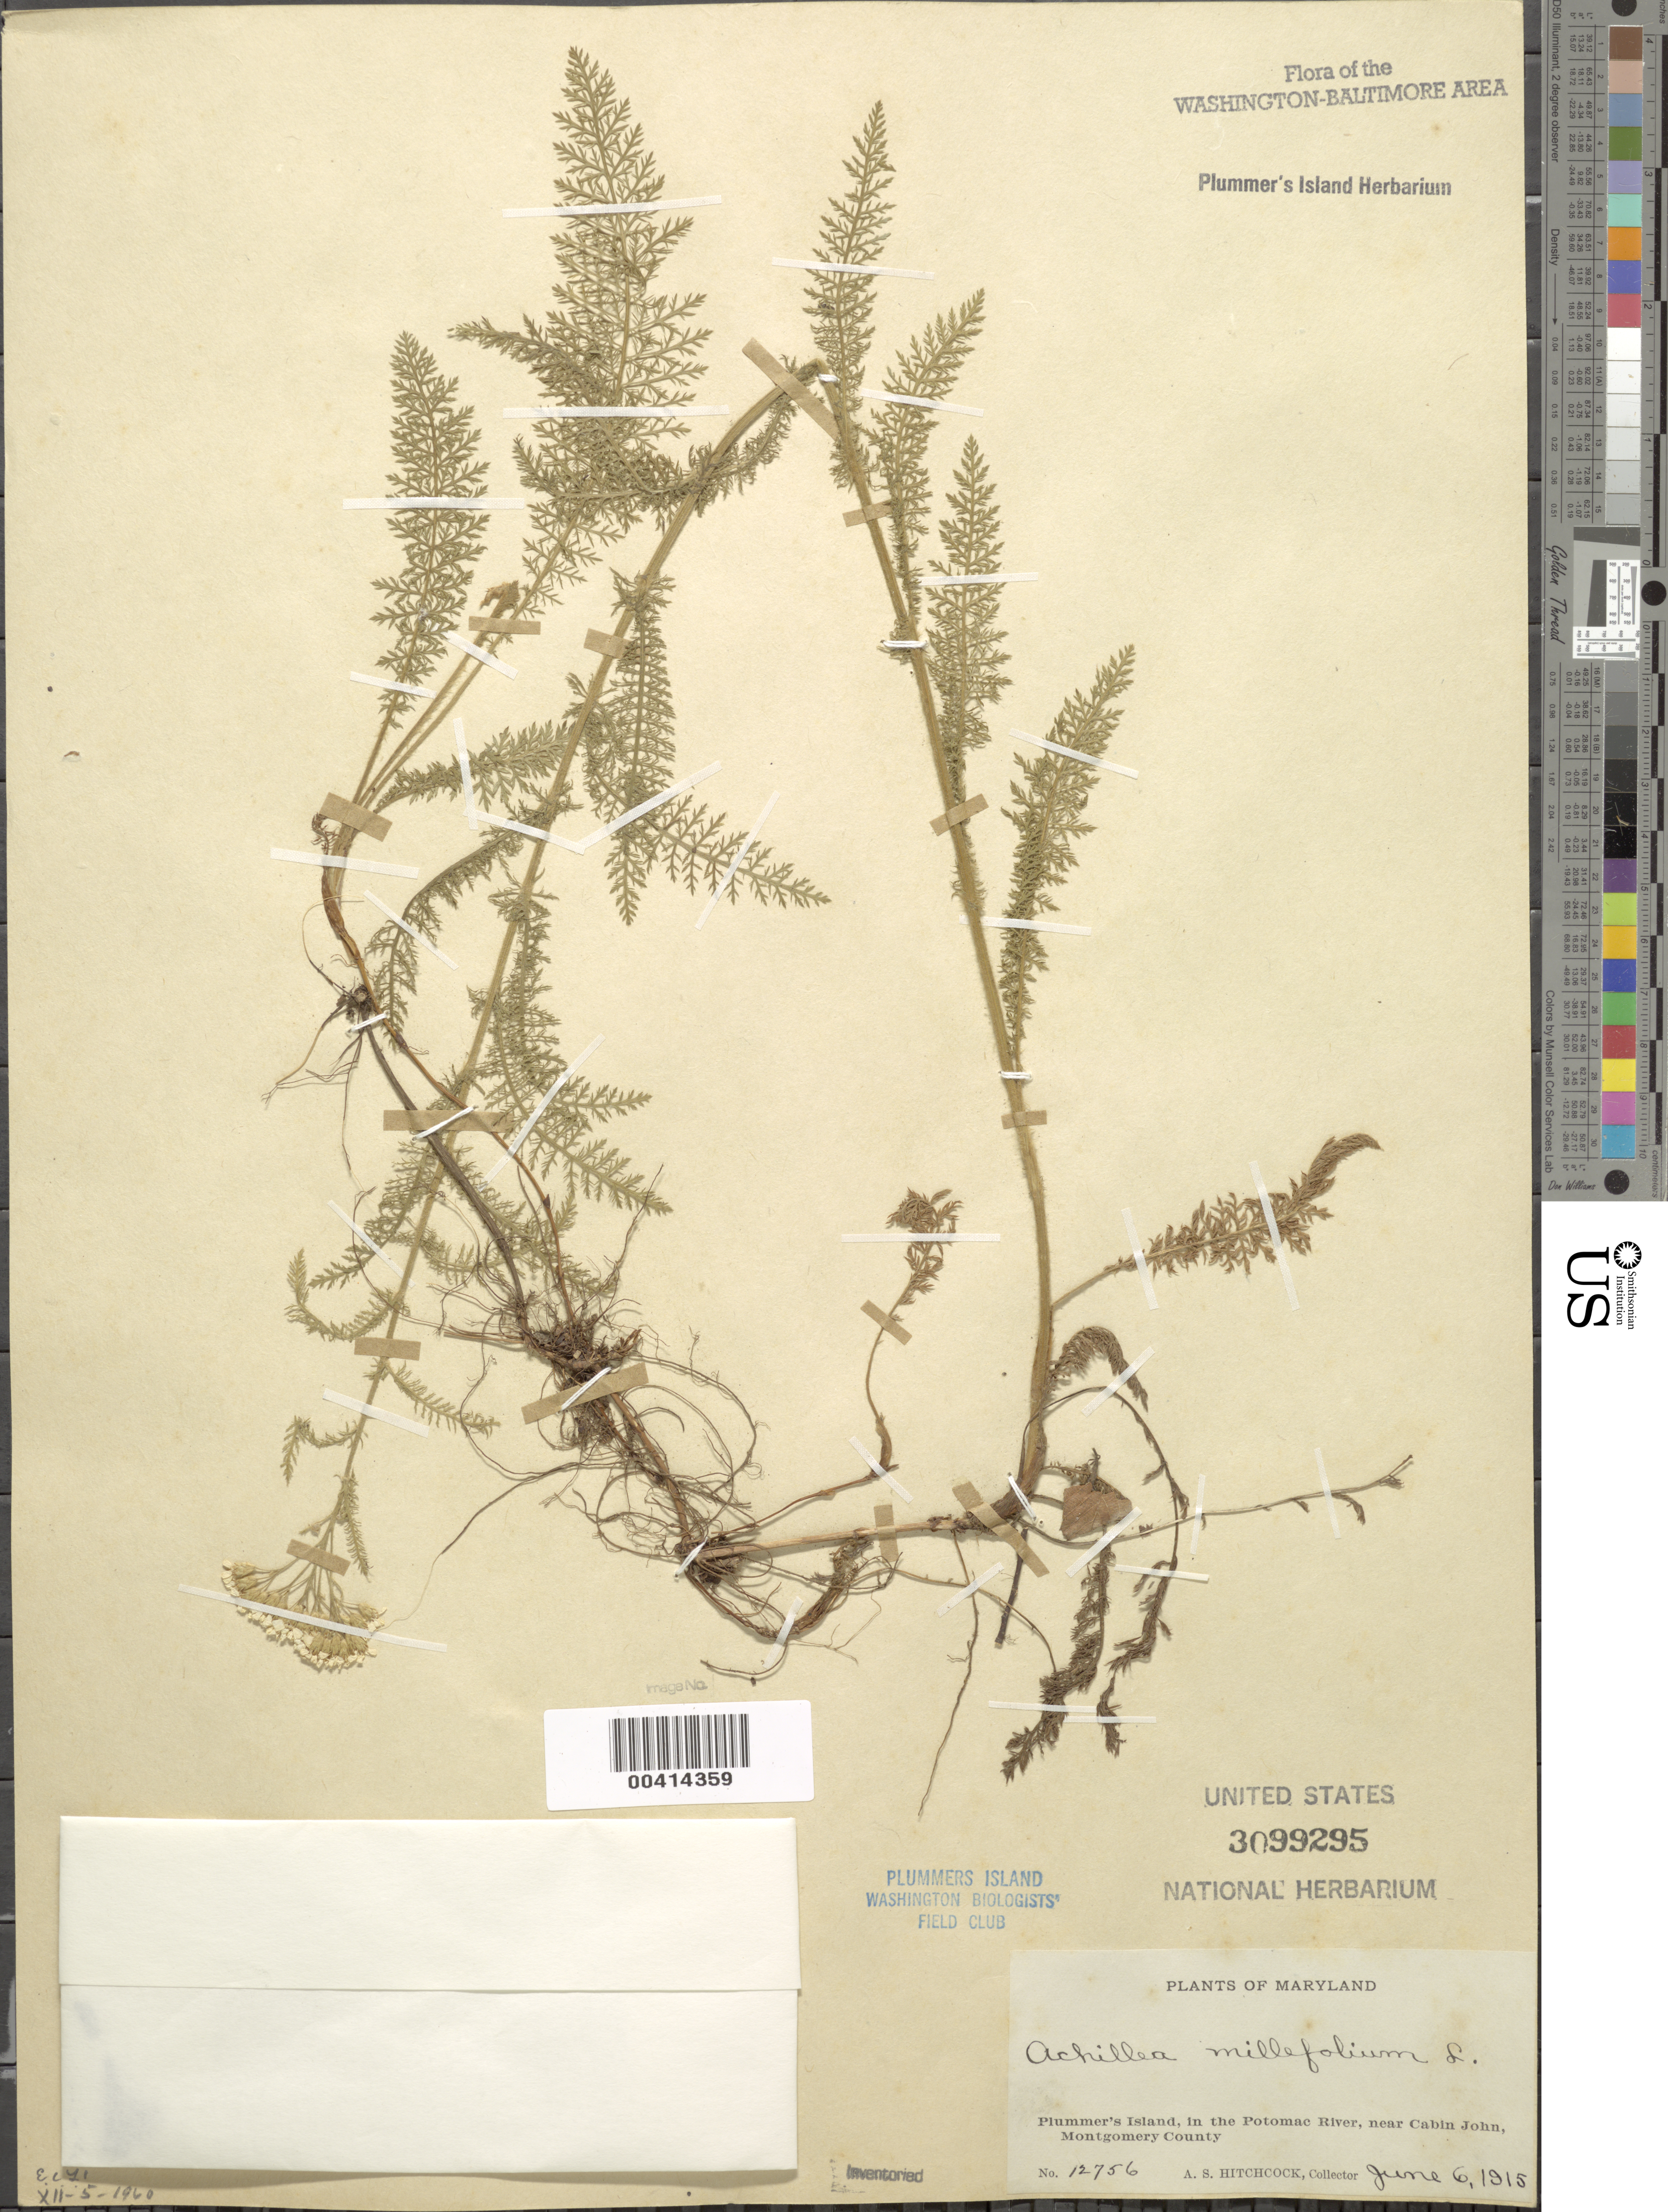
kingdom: Plantae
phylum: Tracheophyta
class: Magnoliopsida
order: Asterales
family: Asteraceae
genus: Achillea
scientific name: Achillea millefolium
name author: L.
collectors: A. S. Hitchcock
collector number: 12756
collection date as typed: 06 Jun 1915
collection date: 1915-06-06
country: United States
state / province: Maryland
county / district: Montgomery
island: Plummers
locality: Plummer's Island C. & O. Canal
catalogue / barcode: US 3099295